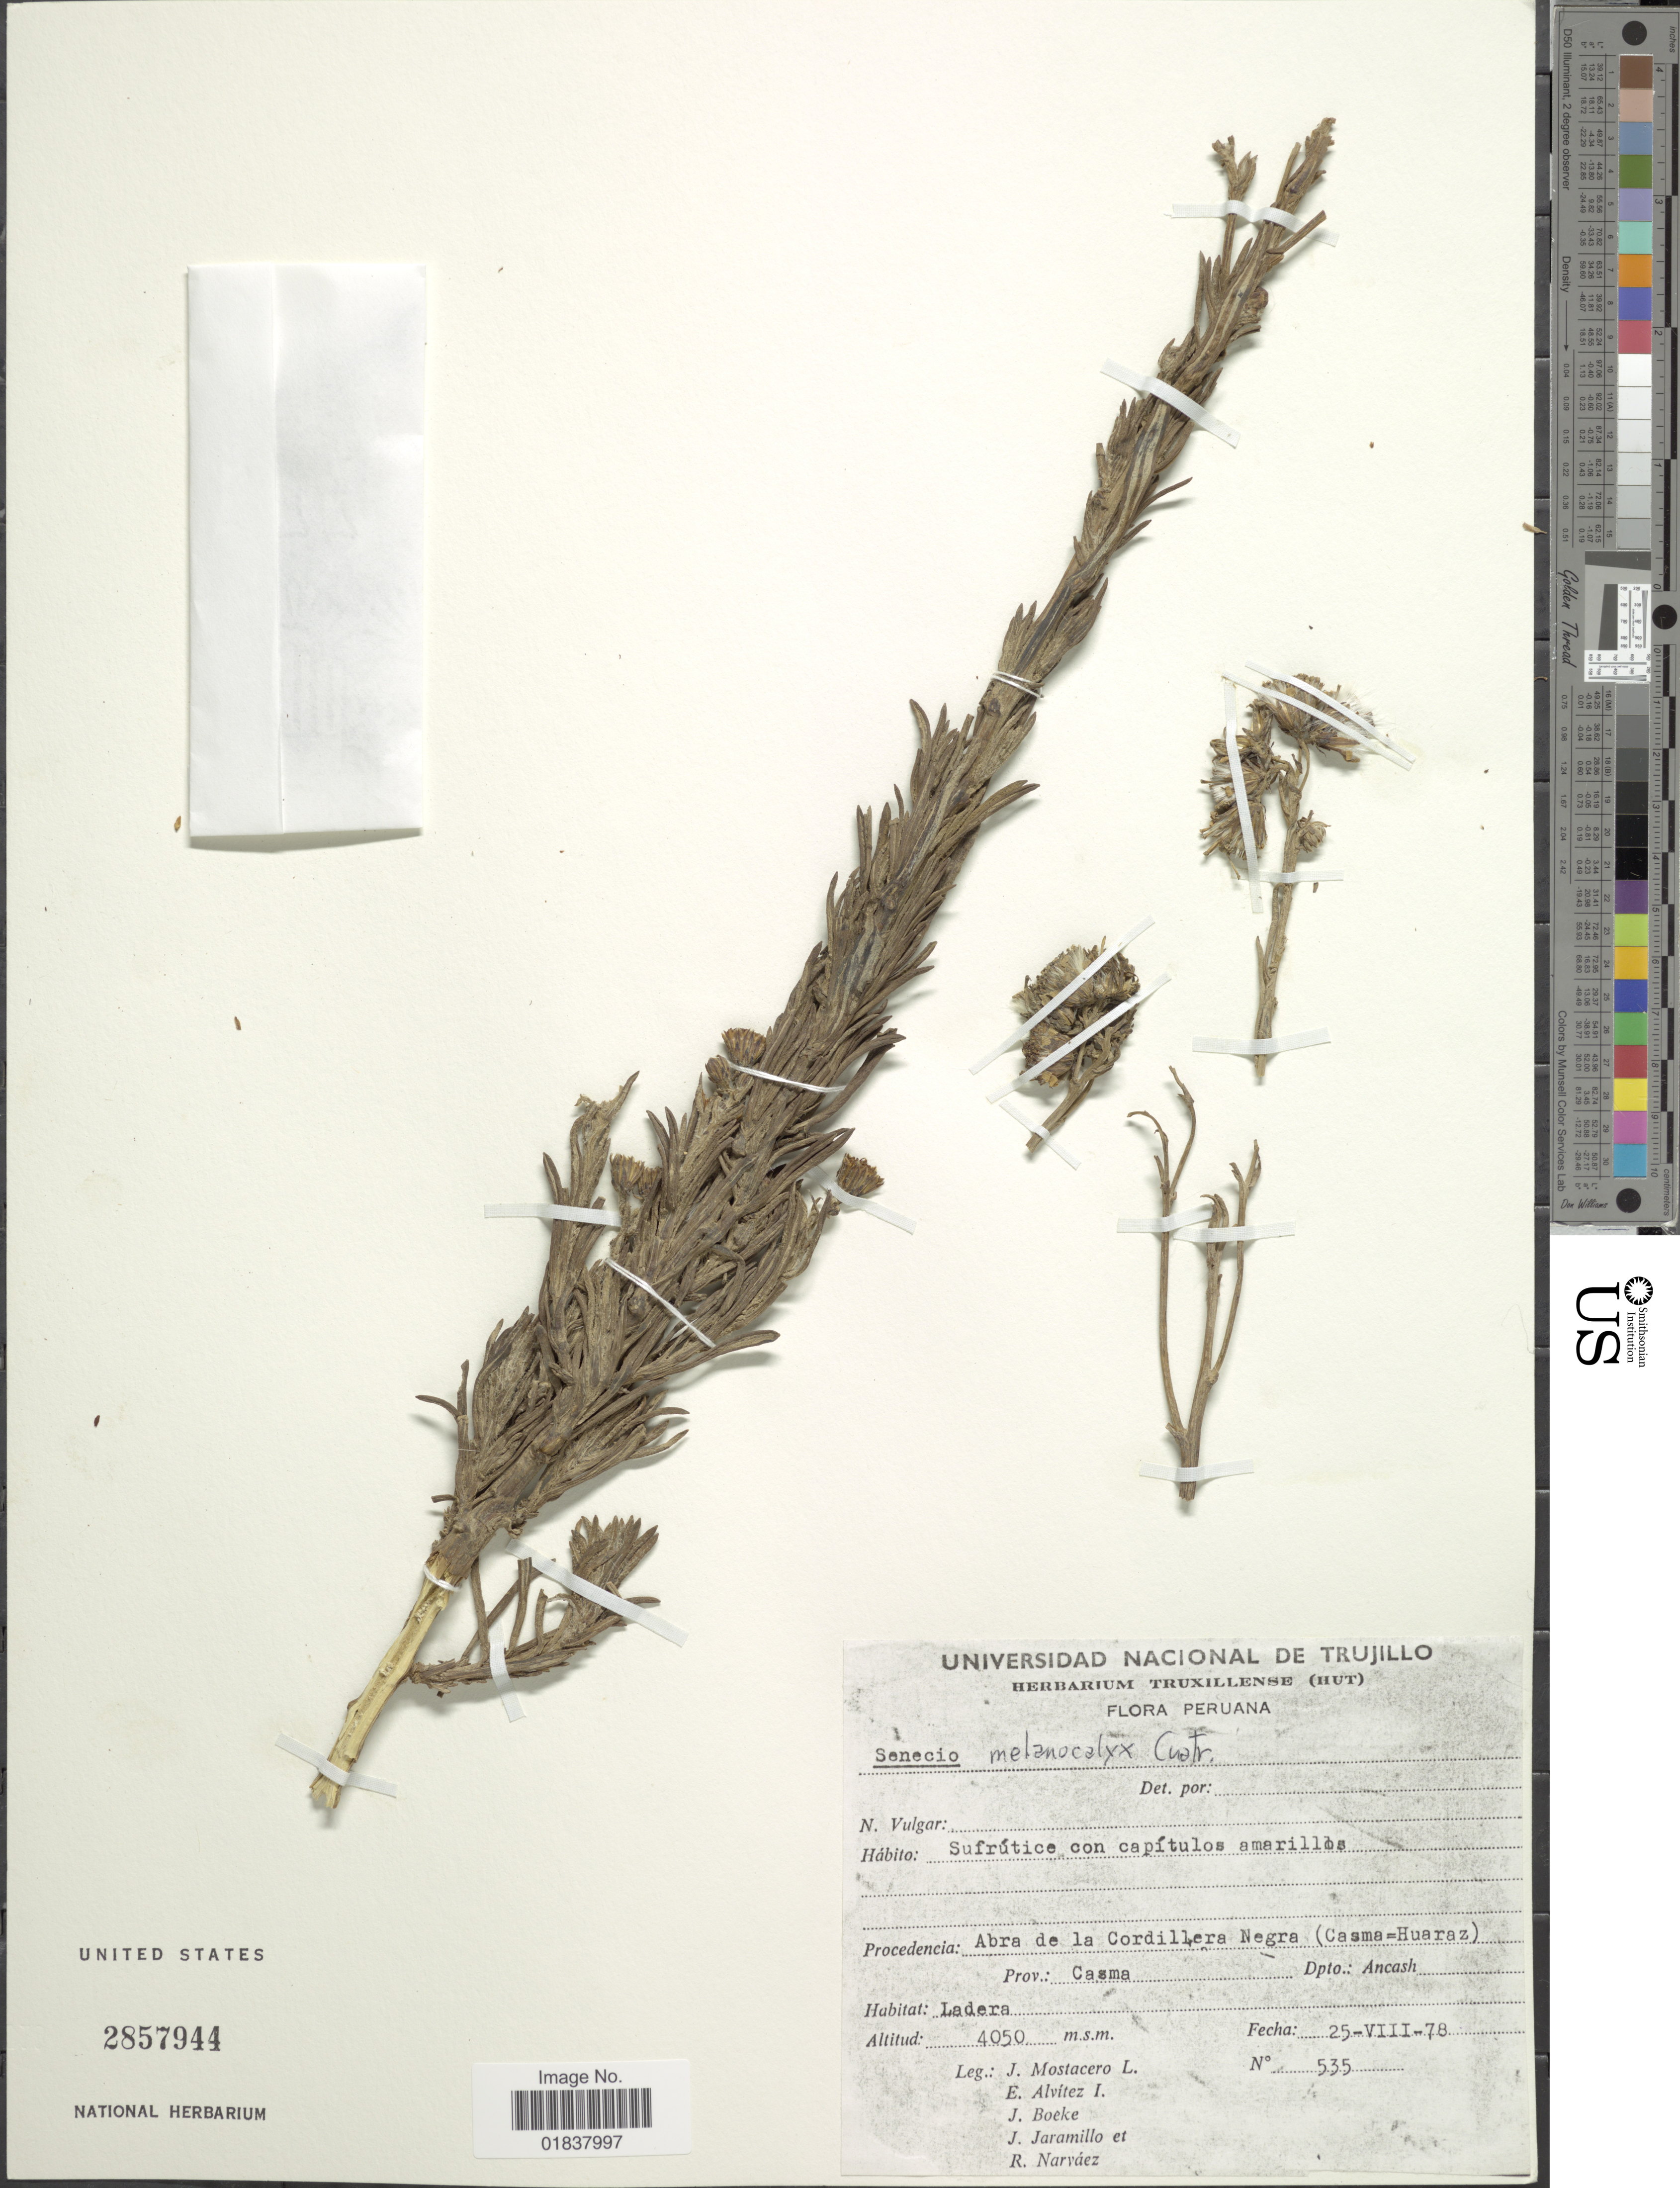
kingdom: Plantae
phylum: Tracheophyta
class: Magnoliopsida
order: Asterales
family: Asteraceae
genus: Senecio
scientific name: Senecio melanocalyx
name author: Cuatrec.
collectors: J. Mostacero L., E. Alvitez I., J. D. Boeke, J. Jaramillo & R. Narváez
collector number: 535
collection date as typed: Transcribed d/m/y: 25/8/78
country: Peru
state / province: Ancash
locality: Abra de la Cordillera Negra (Casma-Huaraz), Prov. Casma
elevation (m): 4050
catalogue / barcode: US 2857944